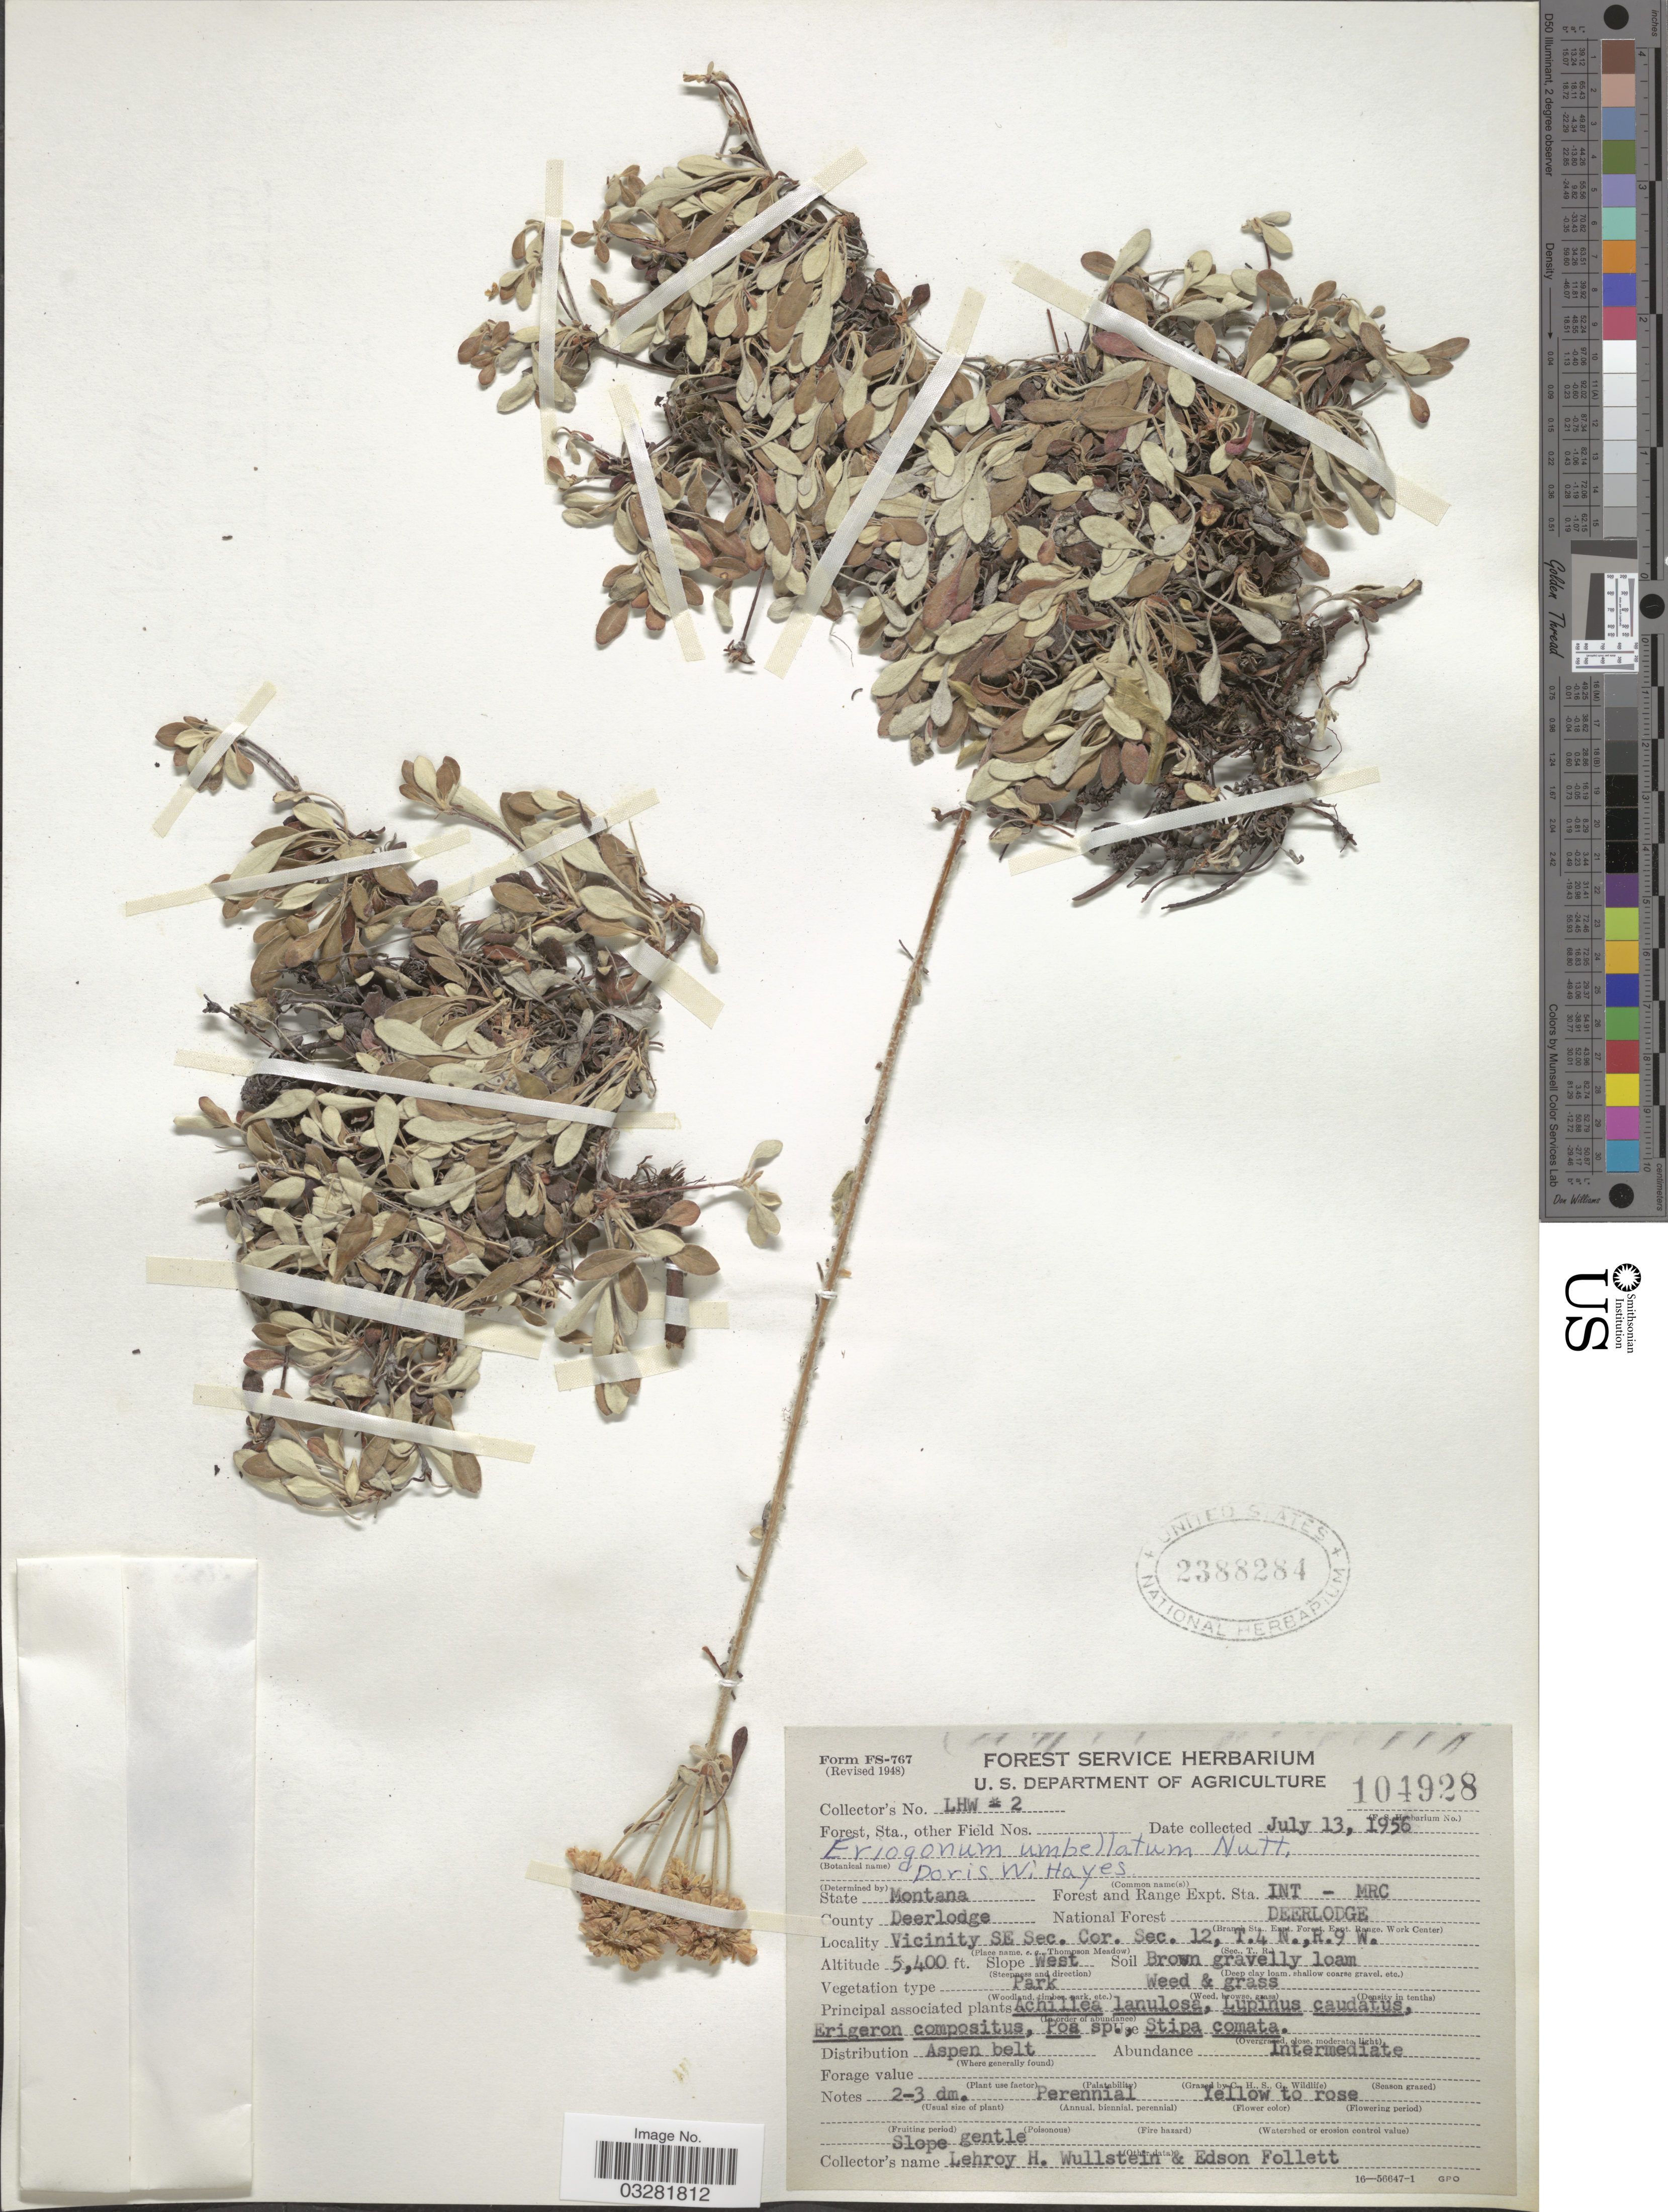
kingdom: Plantae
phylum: Tracheophyta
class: Magnoliopsida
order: Caryophyllales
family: Polygonaceae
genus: Eriogonum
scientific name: Eriogonum umbellatum var. subalpinum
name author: M.E. Jones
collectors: L. Wullstein & E. Follett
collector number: LHW-2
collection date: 1956-07-13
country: United States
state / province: Montana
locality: Forest and Range Expt. Sta. INT-MRC. County Deerlodge National Forest Deerlodge. Vicinity SE Sec. Cor. Sec. 12, T.4 N., R.9 W.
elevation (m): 1646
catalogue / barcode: US 2388284